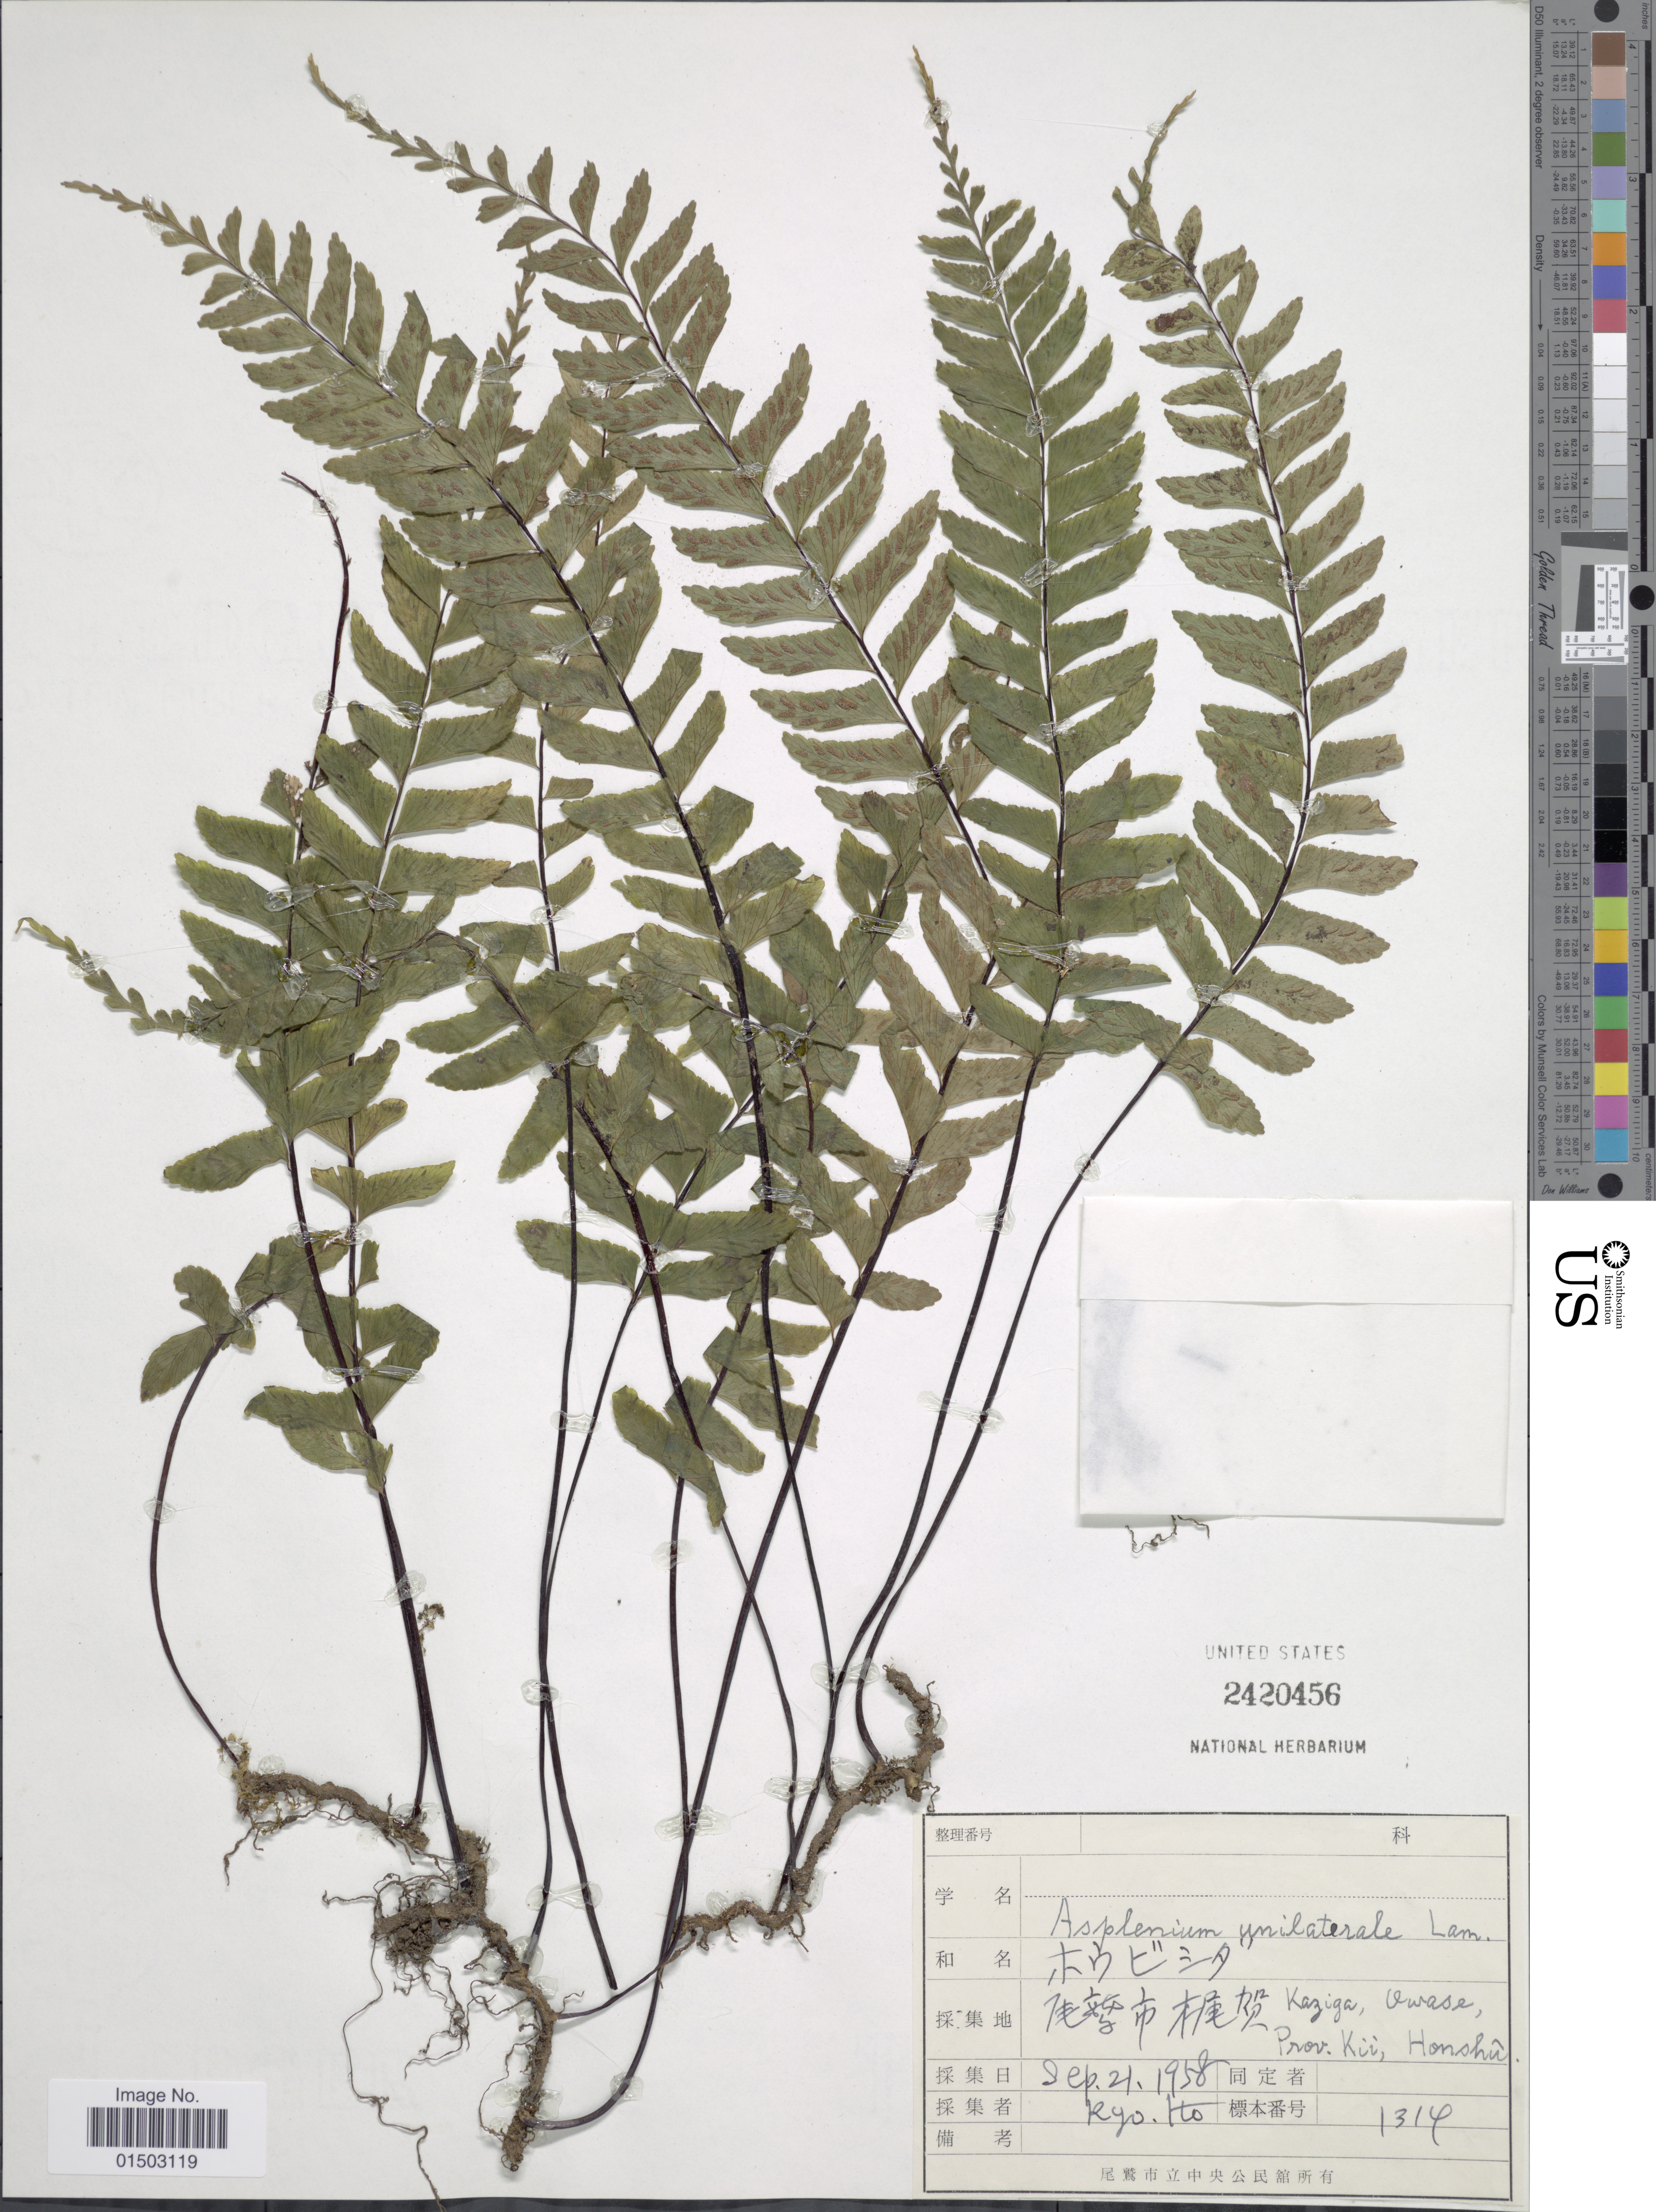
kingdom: Plantae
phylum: Tracheophyta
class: Polypodiopsida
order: Polypodiales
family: Aspleniaceae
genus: Hymenasplenium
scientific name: Hymenasplenium unilaterale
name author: (Lam.) Hayata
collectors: R. Ho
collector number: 1314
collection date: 1958-09-21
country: Japan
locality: Kaziga, Owase, Prov. Kiii, Honshu.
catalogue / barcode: US 2420456